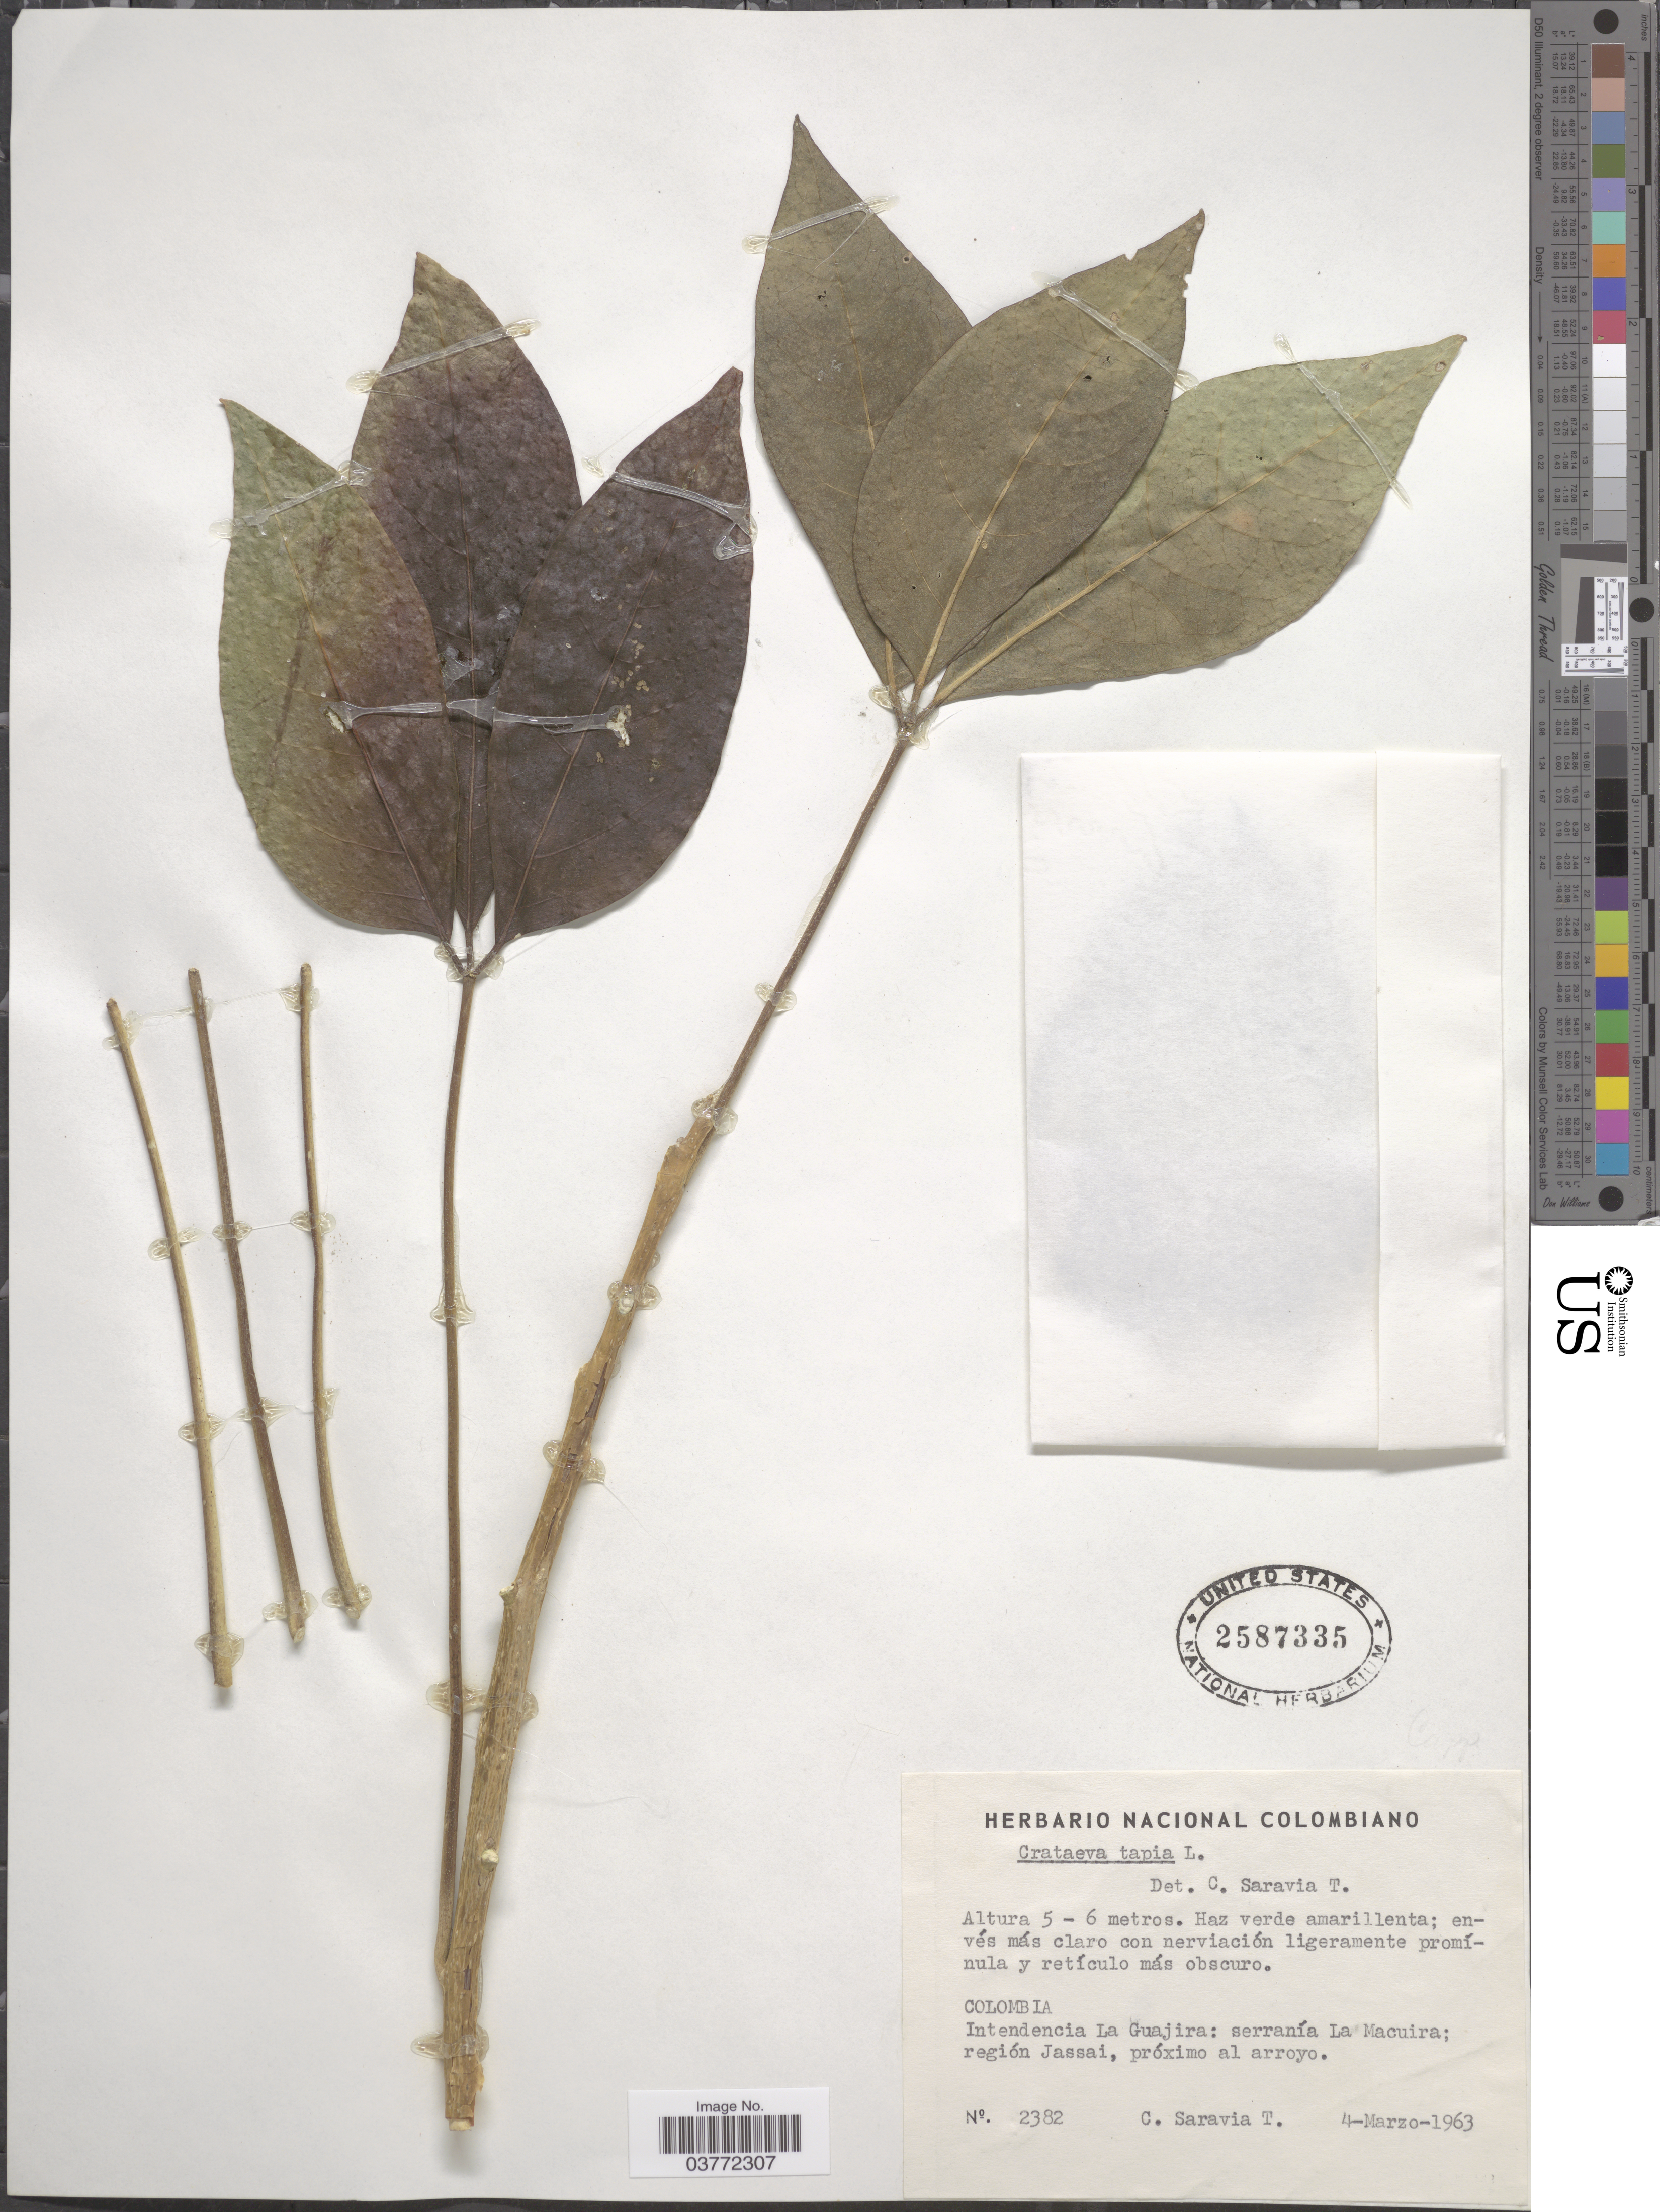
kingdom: Plantae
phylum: Tracheophyta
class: Magnoliopsida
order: Brassicales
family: Capparaceae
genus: Crateva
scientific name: Crateva tapia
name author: L.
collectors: C. Saravia T.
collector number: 2382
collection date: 1963-03-04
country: Colombia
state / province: La Guajira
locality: Intendencia La Guajira: serranía La Macuira; región Jassai, próximo al arroyo.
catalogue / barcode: US 2587335